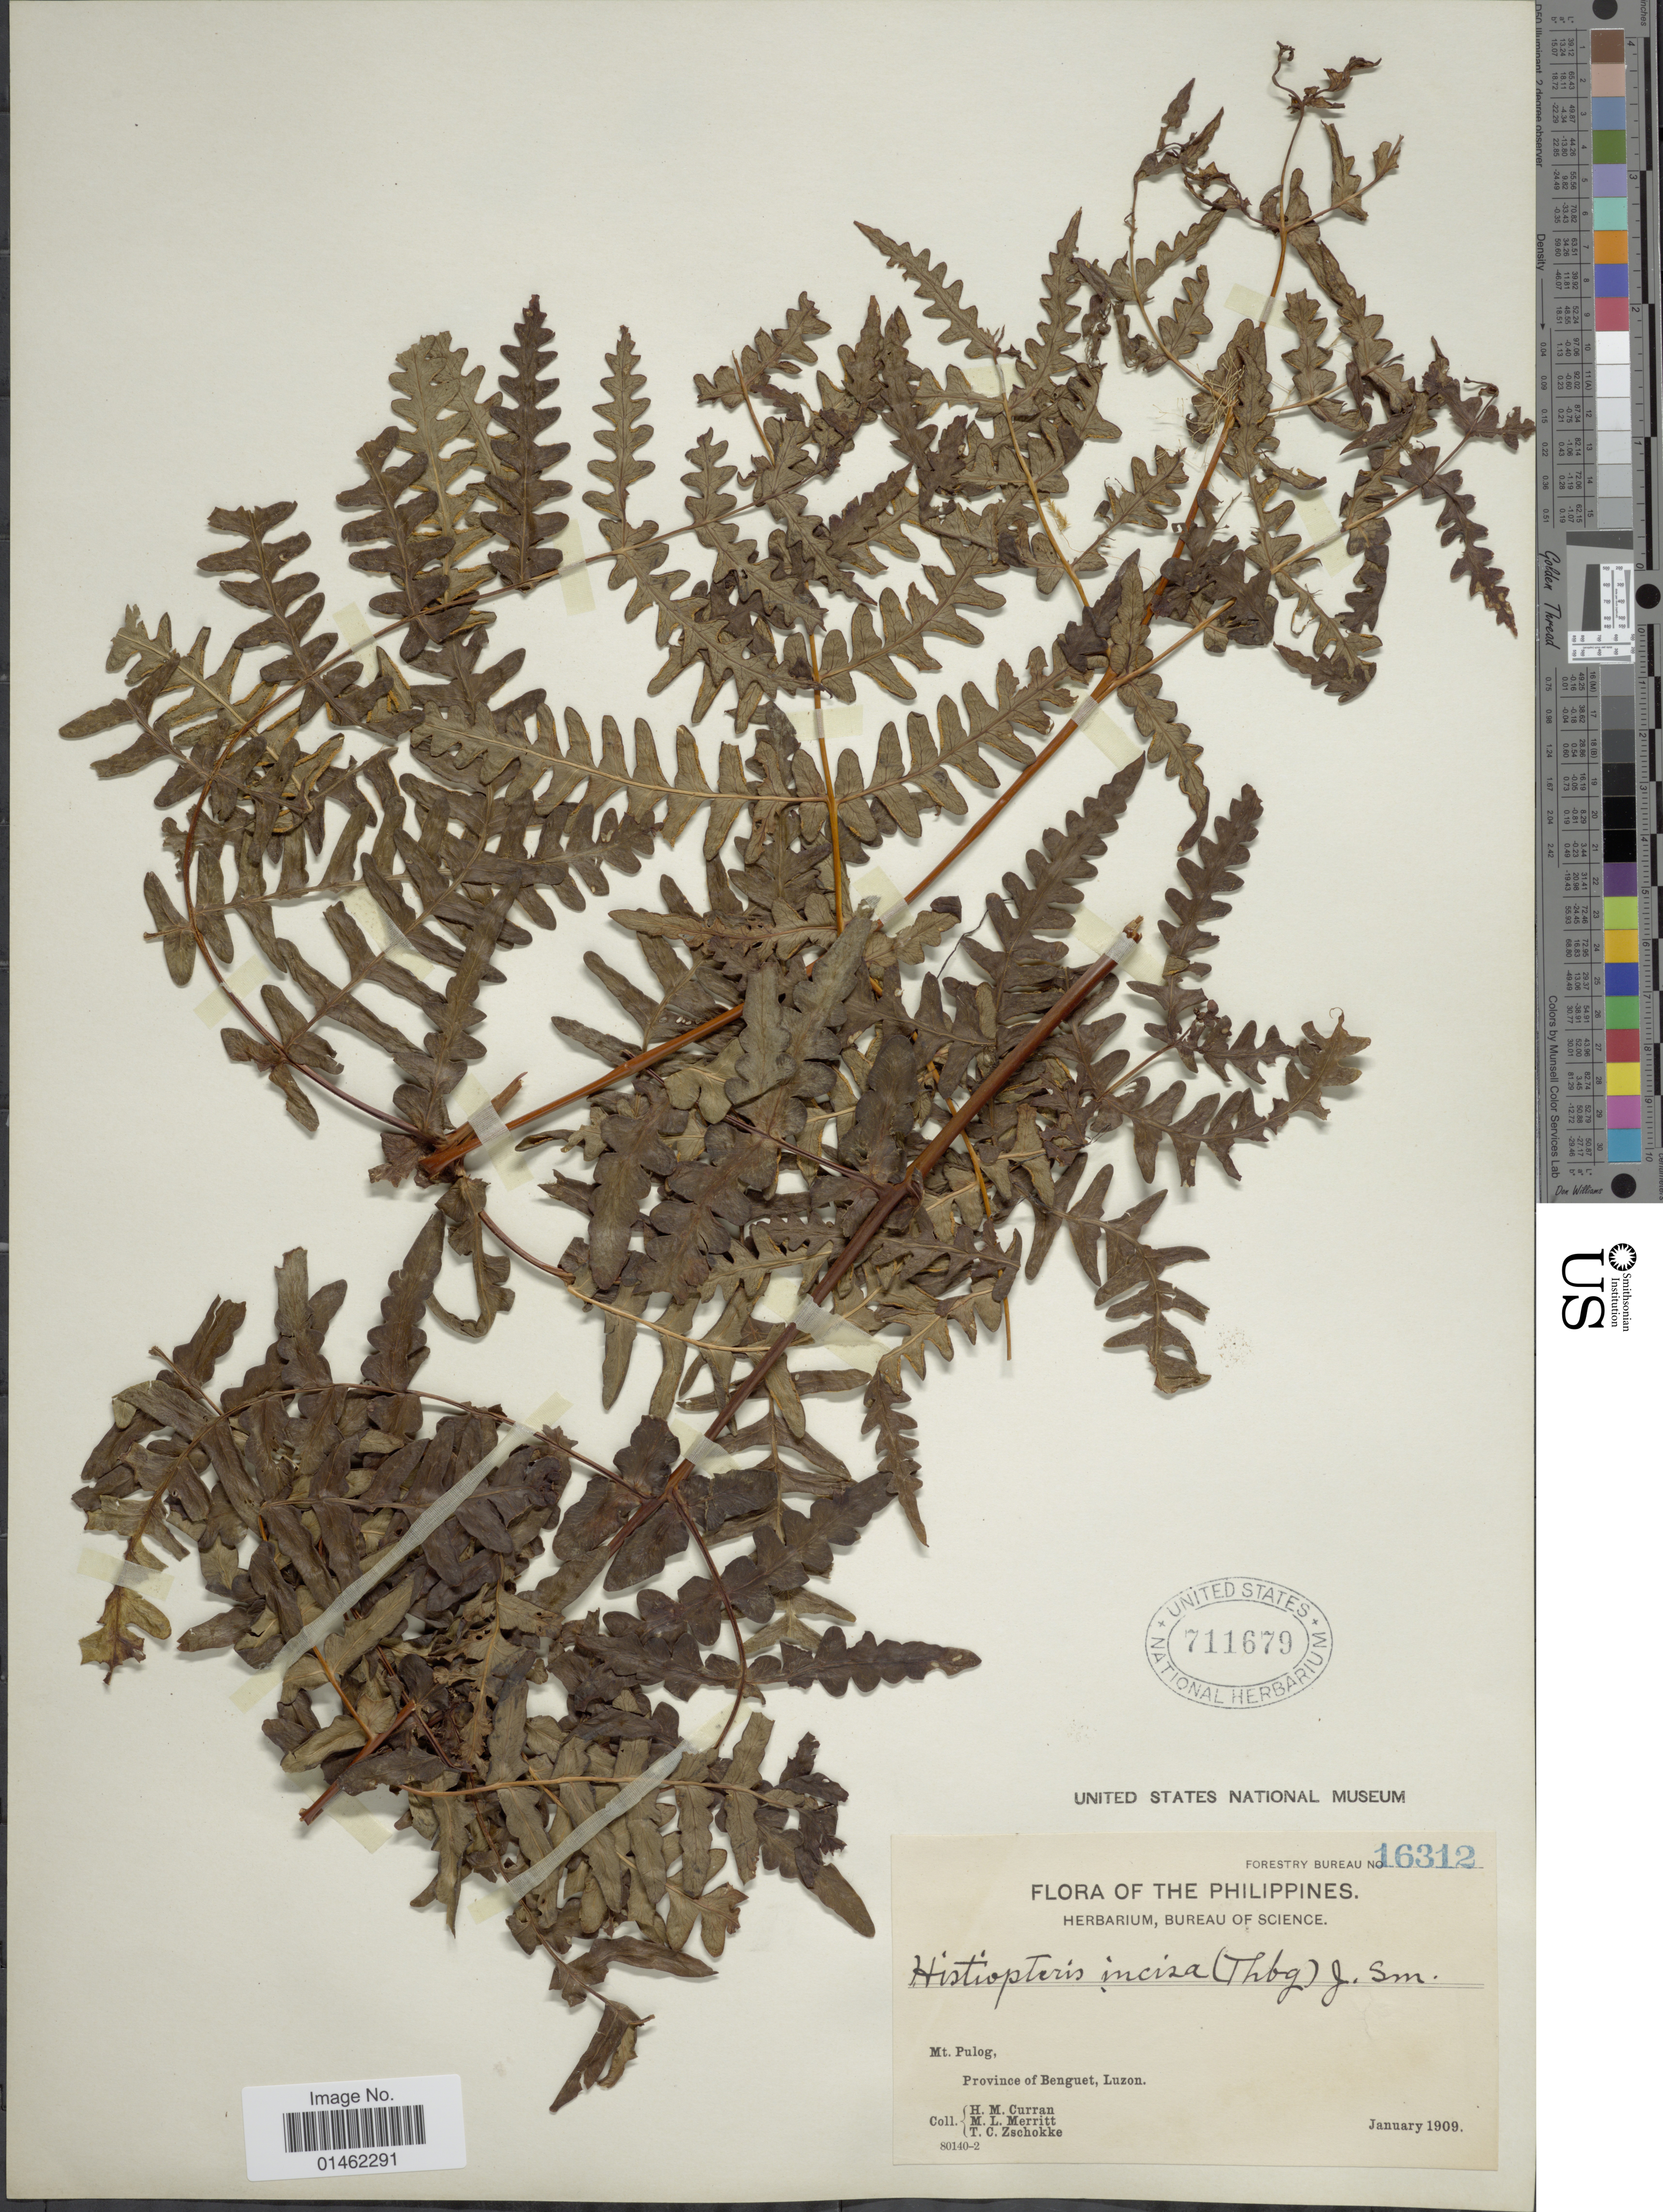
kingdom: Plantae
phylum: Tracheophyta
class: Polypodiopsida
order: Polypodiales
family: Dennstaedtiaceae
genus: Histiopteris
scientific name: Histiopteris incisa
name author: (Thunb.) J. Sm.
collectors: H. M. Curran, M. L. Merritt & T. C. Zschokke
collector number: Forestry Bureau 16312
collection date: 1909-01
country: Philippines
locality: Mt Pulog, Province of Benguet, Luzon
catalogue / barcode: US 711679